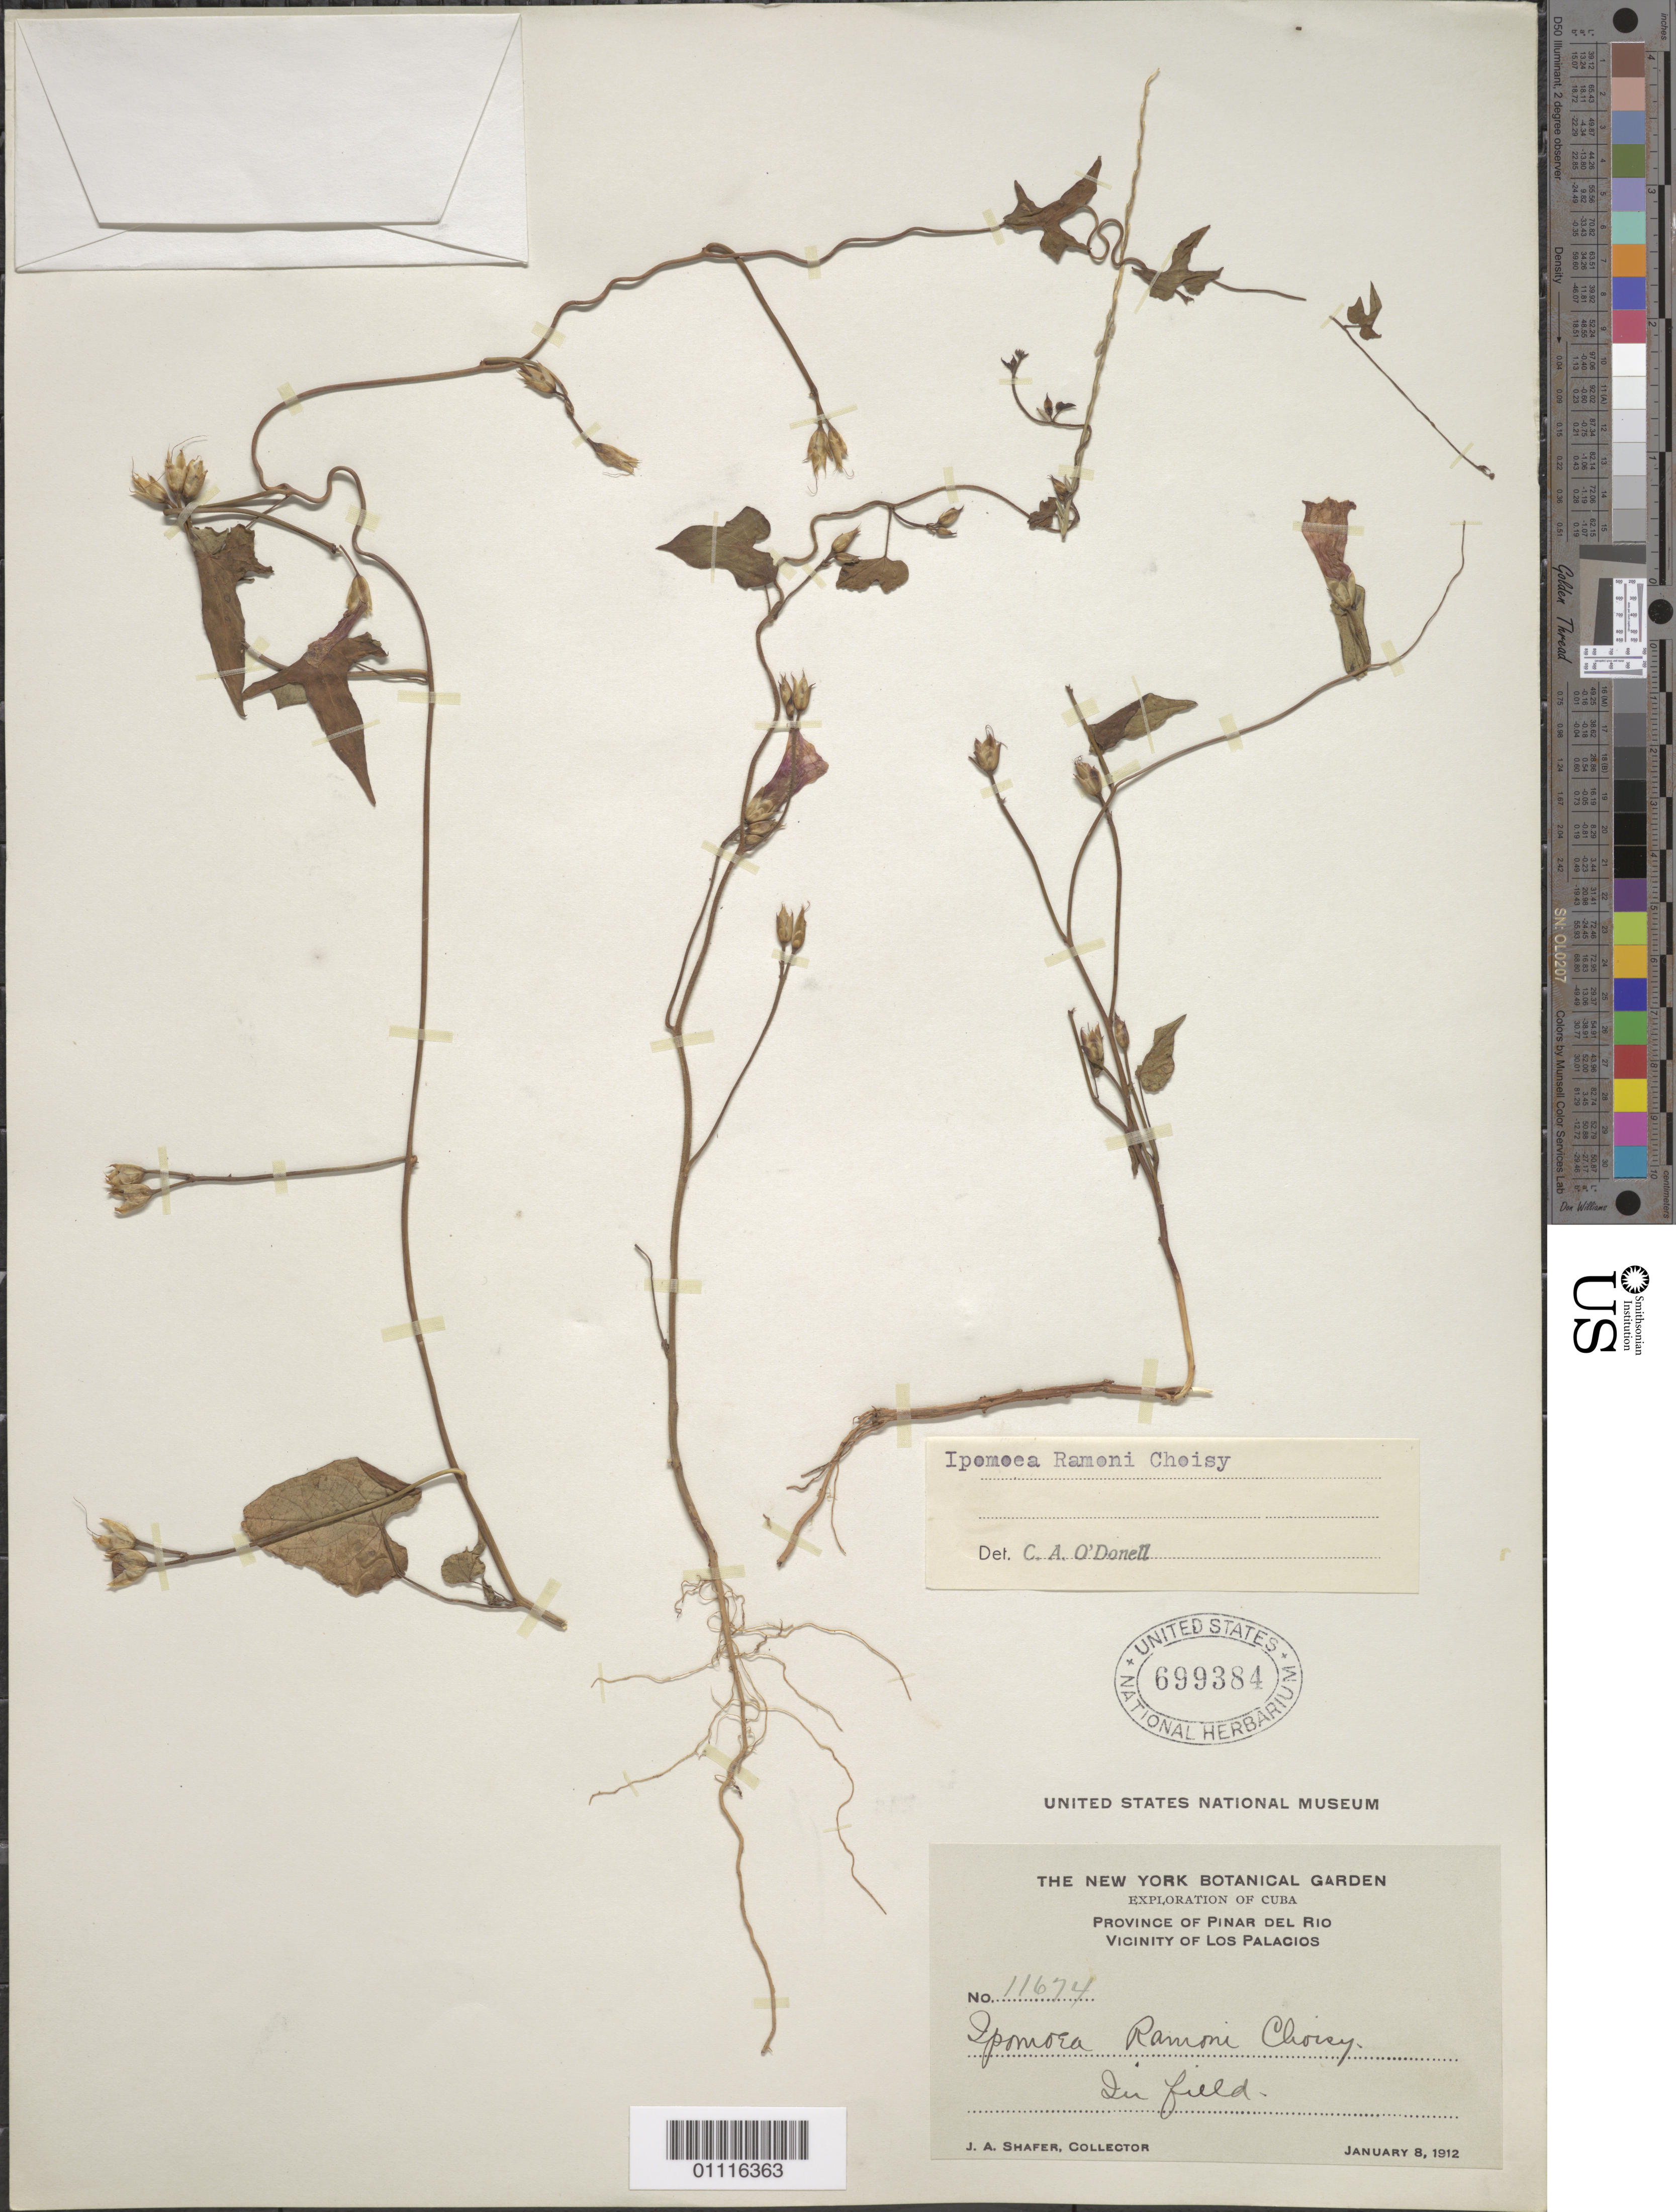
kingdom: Plantae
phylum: Tracheophyta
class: Magnoliopsida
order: Solanales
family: Convolvulaceae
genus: Ipomoea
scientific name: Ipomoea trifida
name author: (Kunth) G. Don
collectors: J. A. Shafer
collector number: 11674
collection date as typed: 08 Jan 1912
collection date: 1912-01-08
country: Cuba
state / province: Pinar del Rio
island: Cuba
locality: Vicinity of Los Palacios In field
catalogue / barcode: US 699384